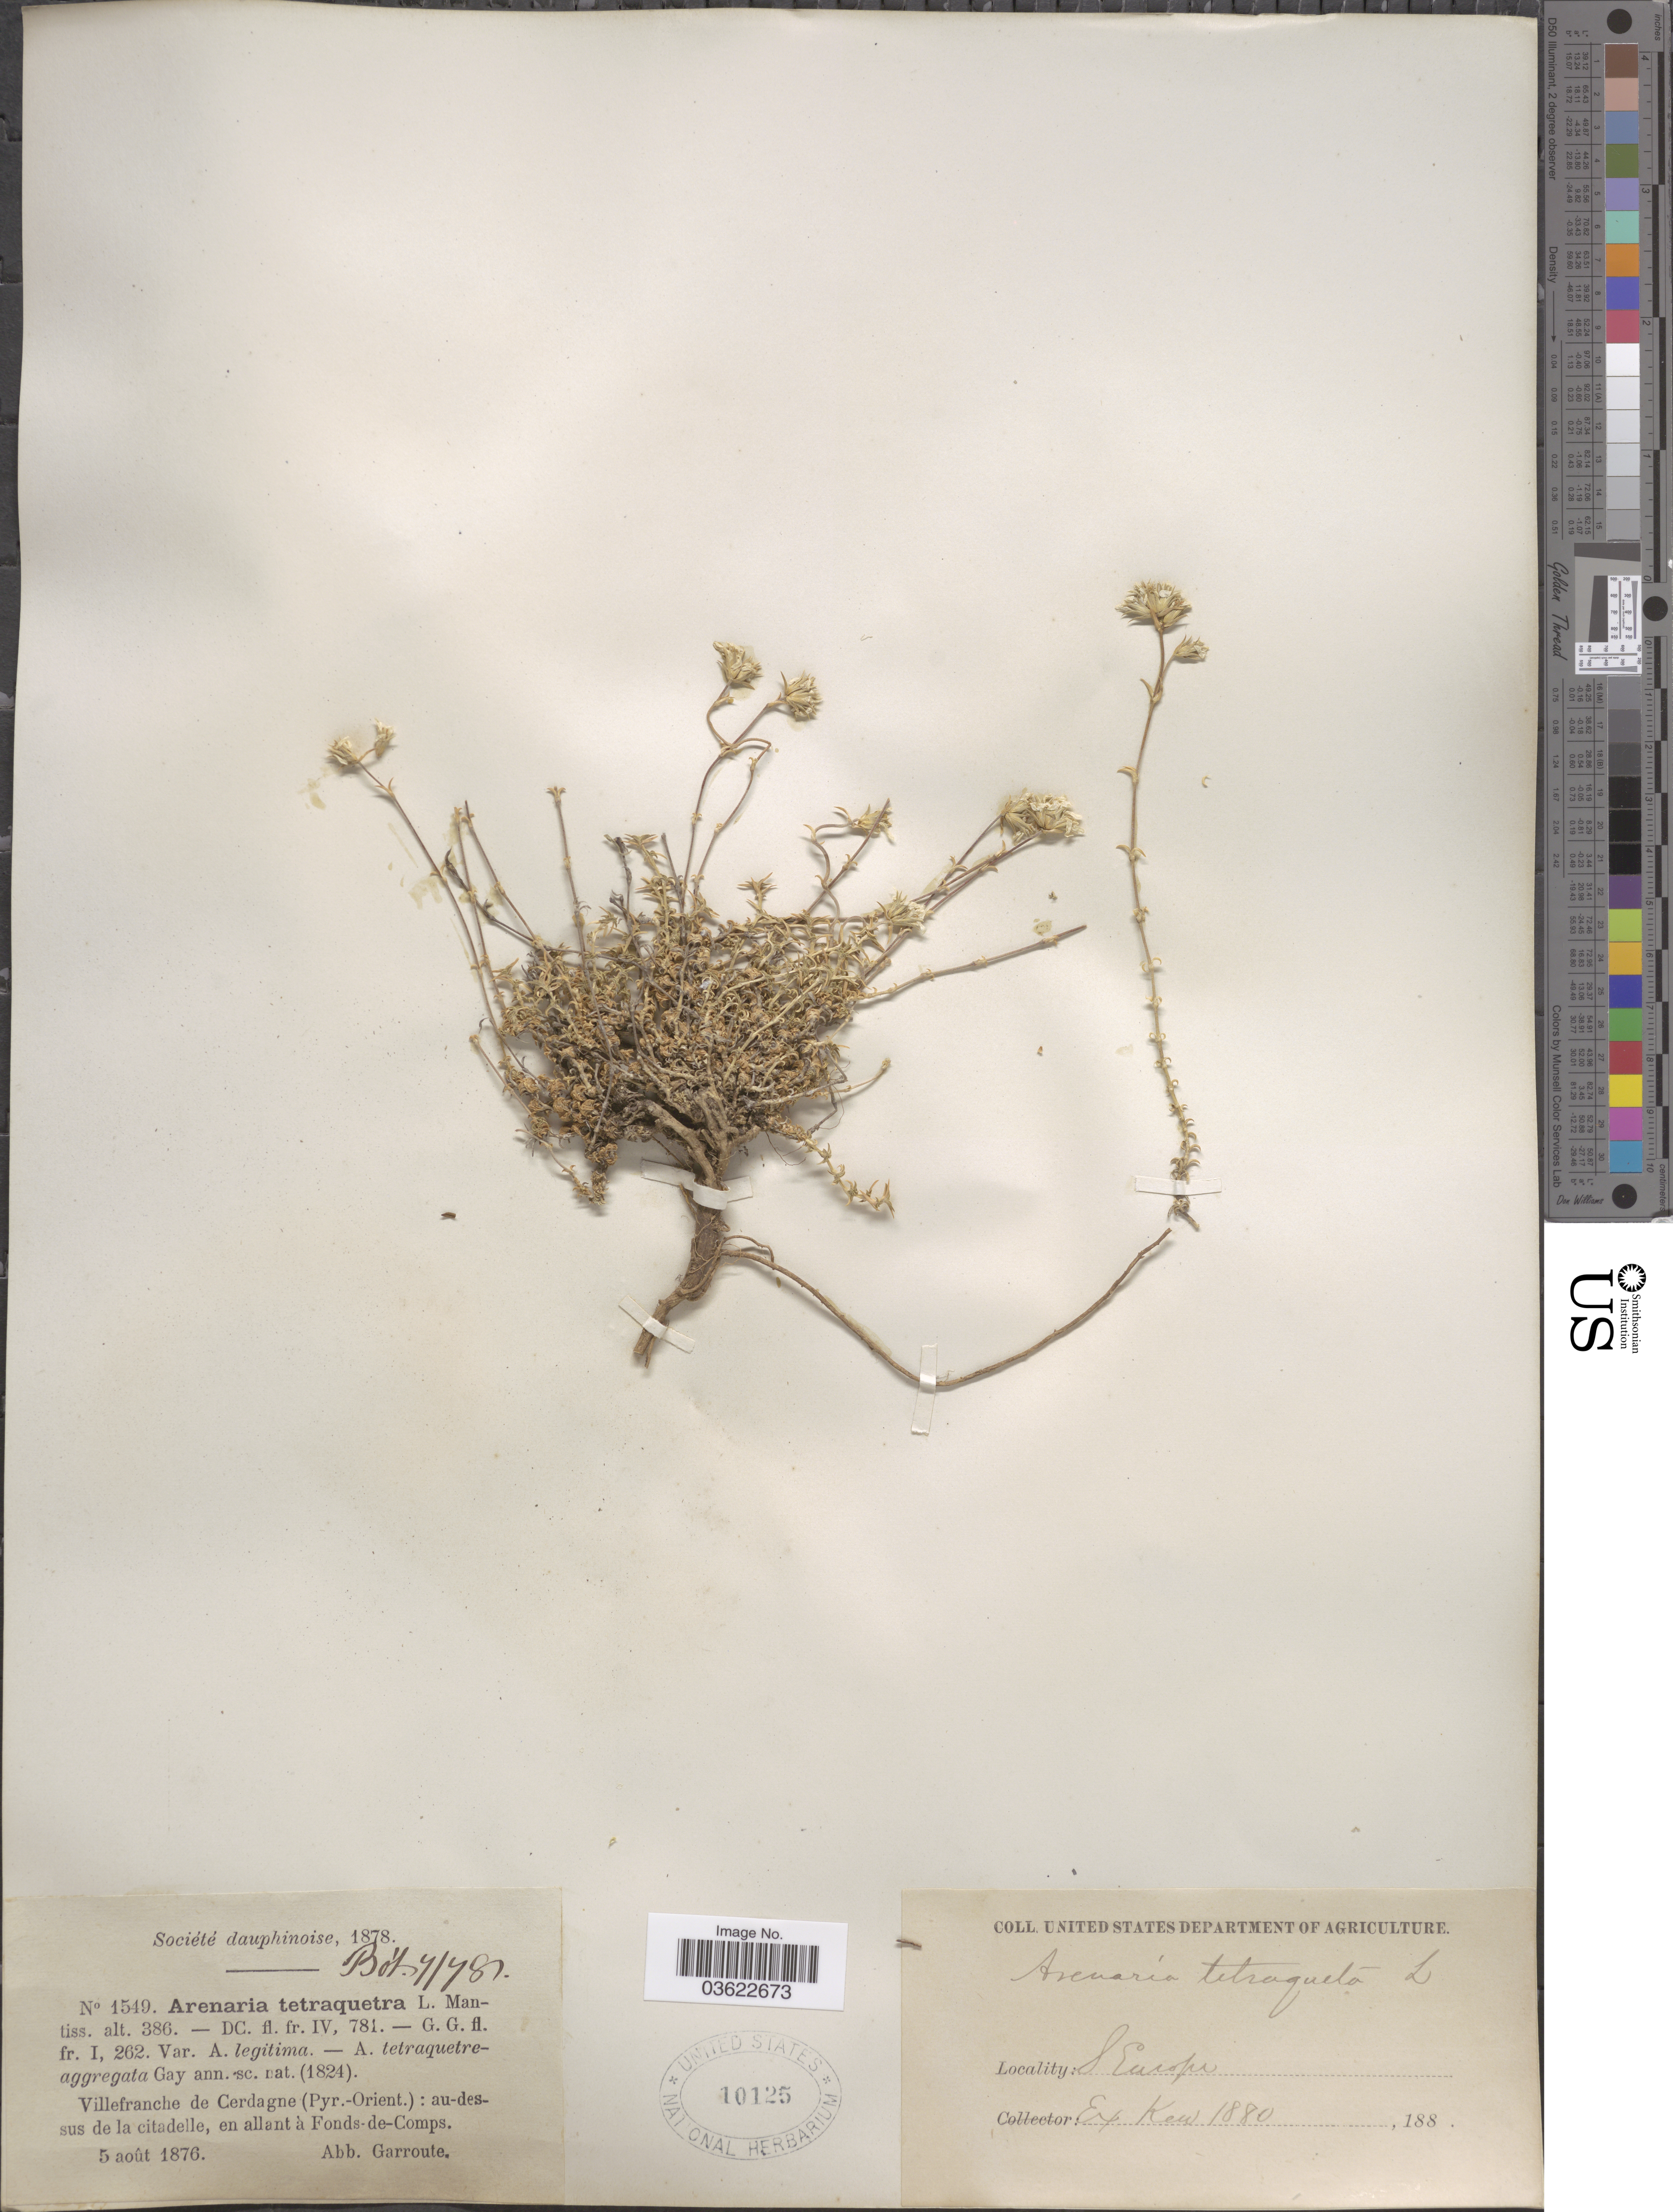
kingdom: Plantae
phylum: Tracheophyta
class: Magnoliopsida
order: Caryophyllales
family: Caryophyllaceae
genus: Arenaria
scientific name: Arenaria tetraquetra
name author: L.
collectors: E. Garroute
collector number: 1549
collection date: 1876-08-05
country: Spain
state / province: Islas Baleares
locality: S. Europe. Villefranche de Cerdagne (Pyr.-Orient.): au-dessus de la citadelle, en allant à Fonds-de-Comps.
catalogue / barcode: US 10125